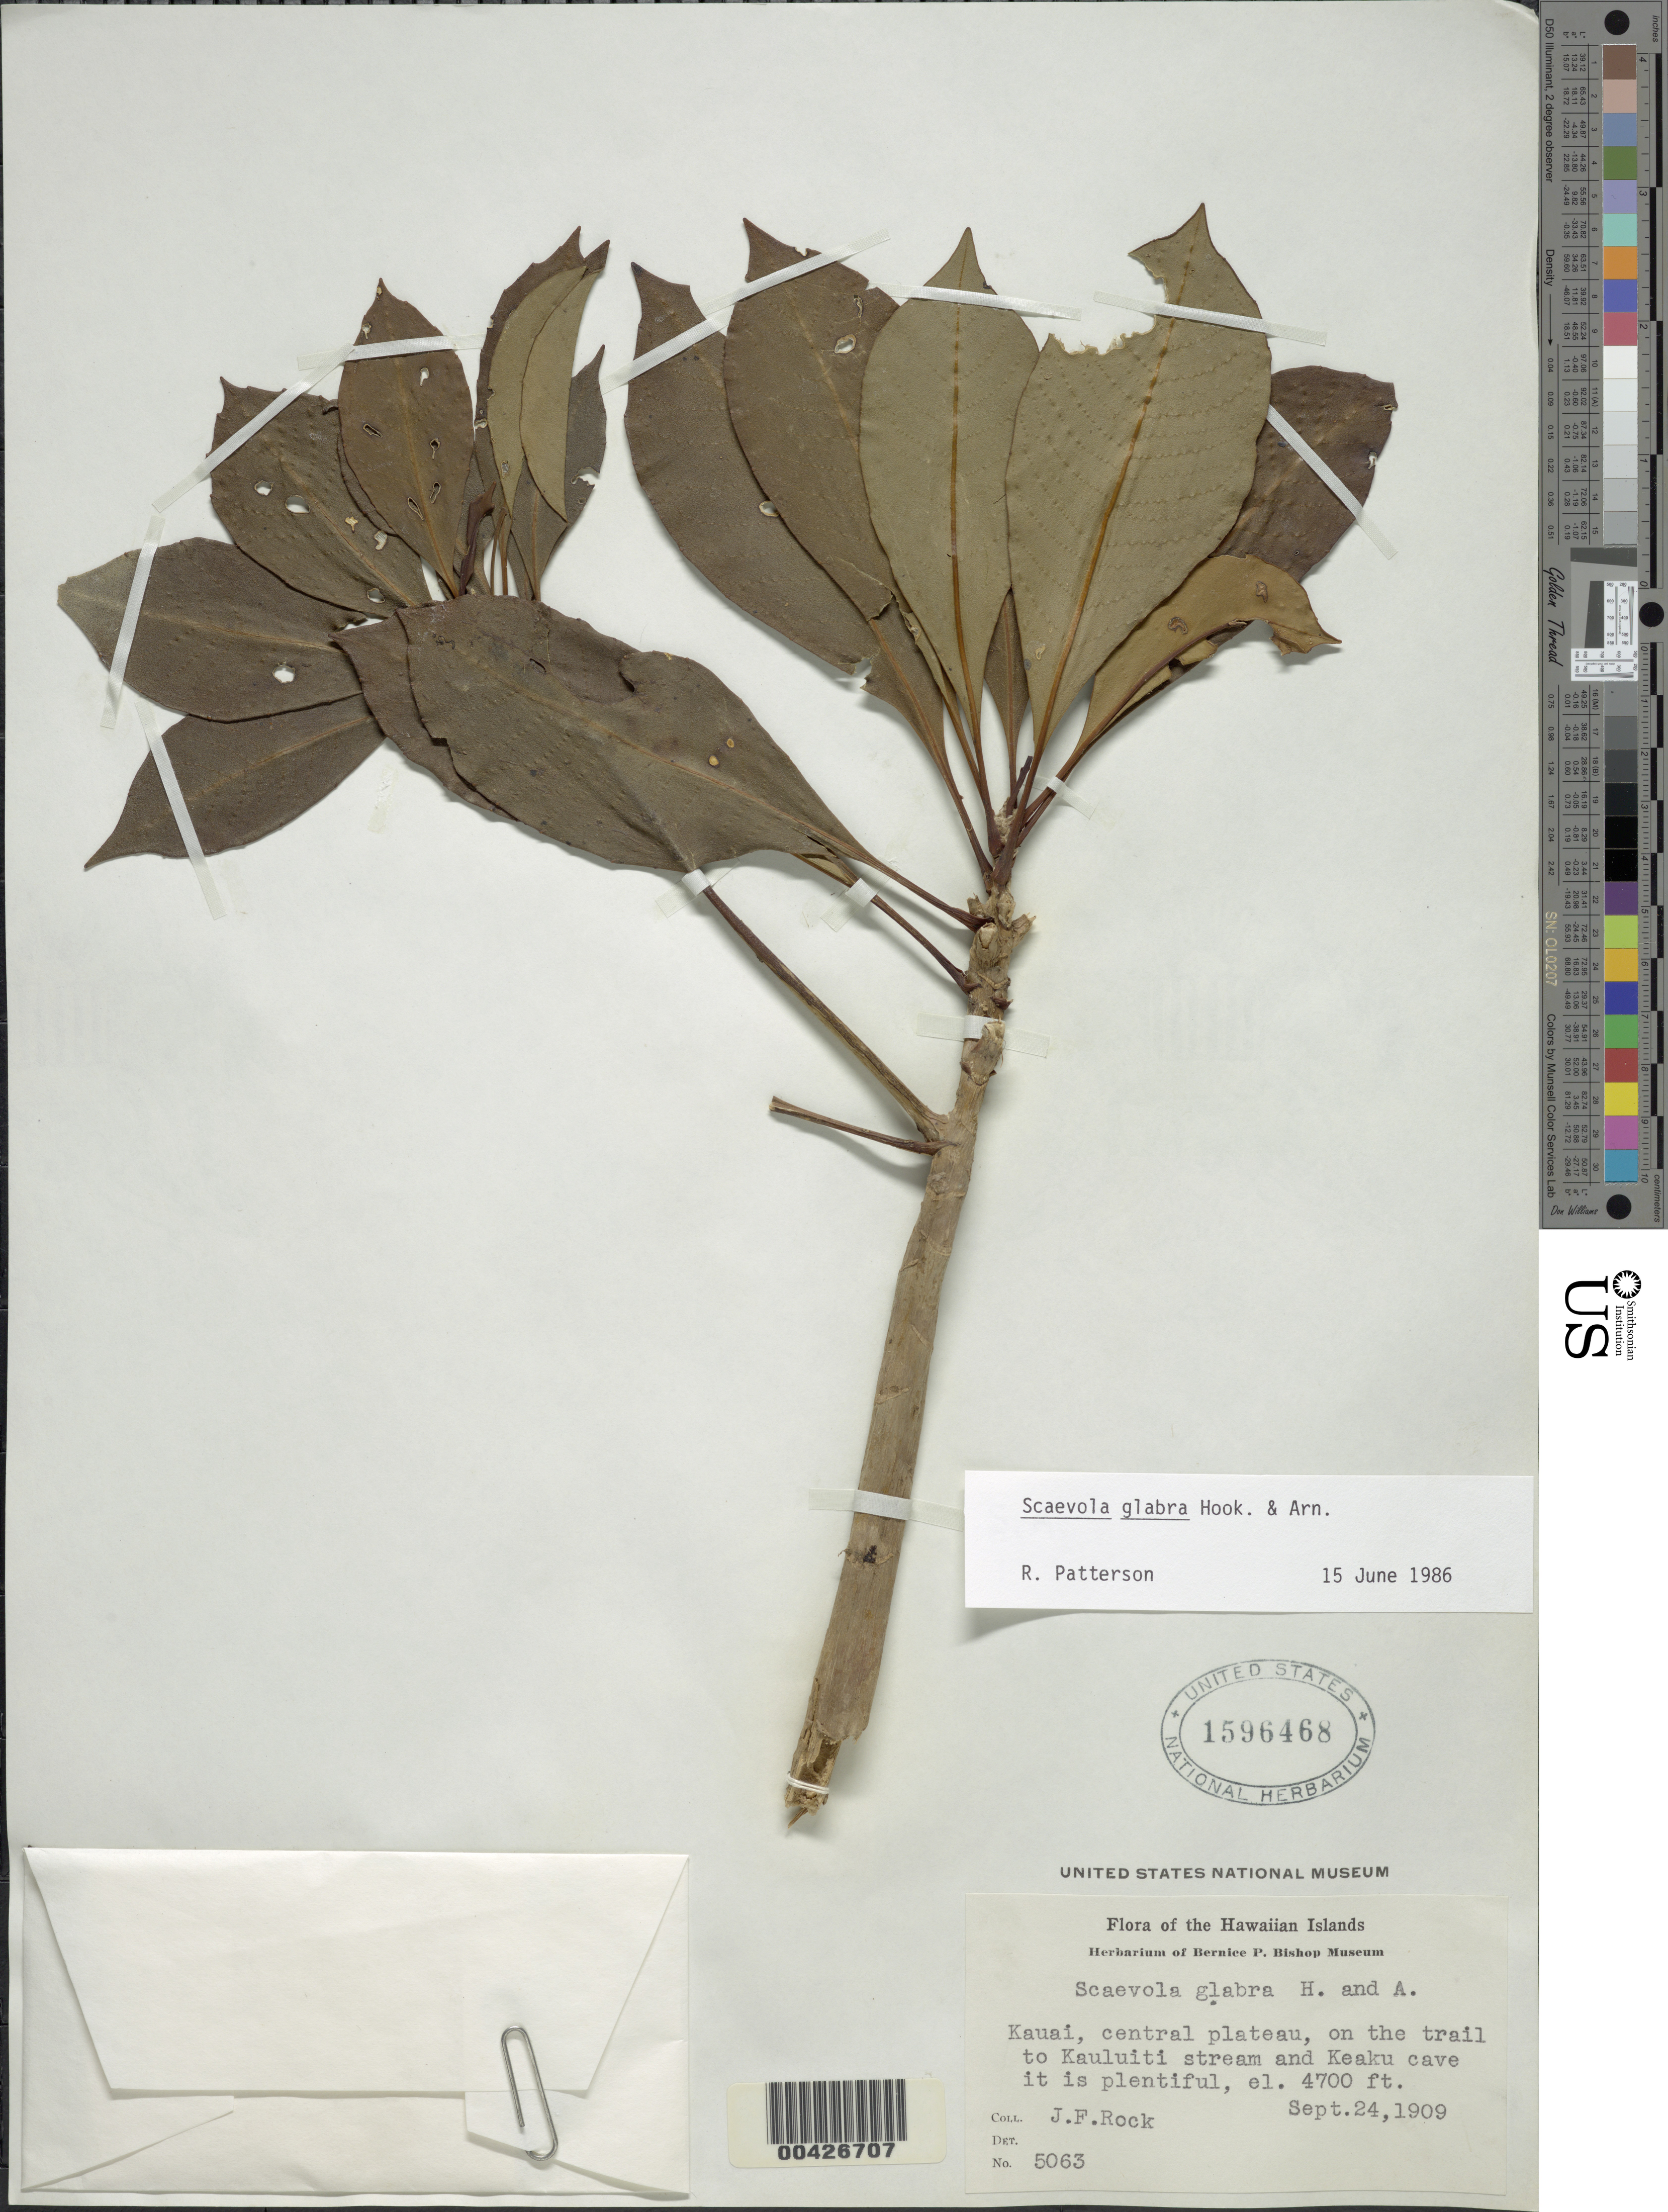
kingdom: Plantae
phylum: Tracheophyta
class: Magnoliopsida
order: Asterales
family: Goodeniaceae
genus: Scaevola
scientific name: Scaevola glabra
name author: Hook. & Arn.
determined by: Patterson, R.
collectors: J. F. Rock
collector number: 5063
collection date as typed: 24 Sep 1909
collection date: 1909-09-24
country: United States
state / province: Hawaii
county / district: Kauai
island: Kaua'i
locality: Kauai, central plateau, on the trail to Kauluiti stream and Keaku cave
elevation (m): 1433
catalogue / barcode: US 1596468